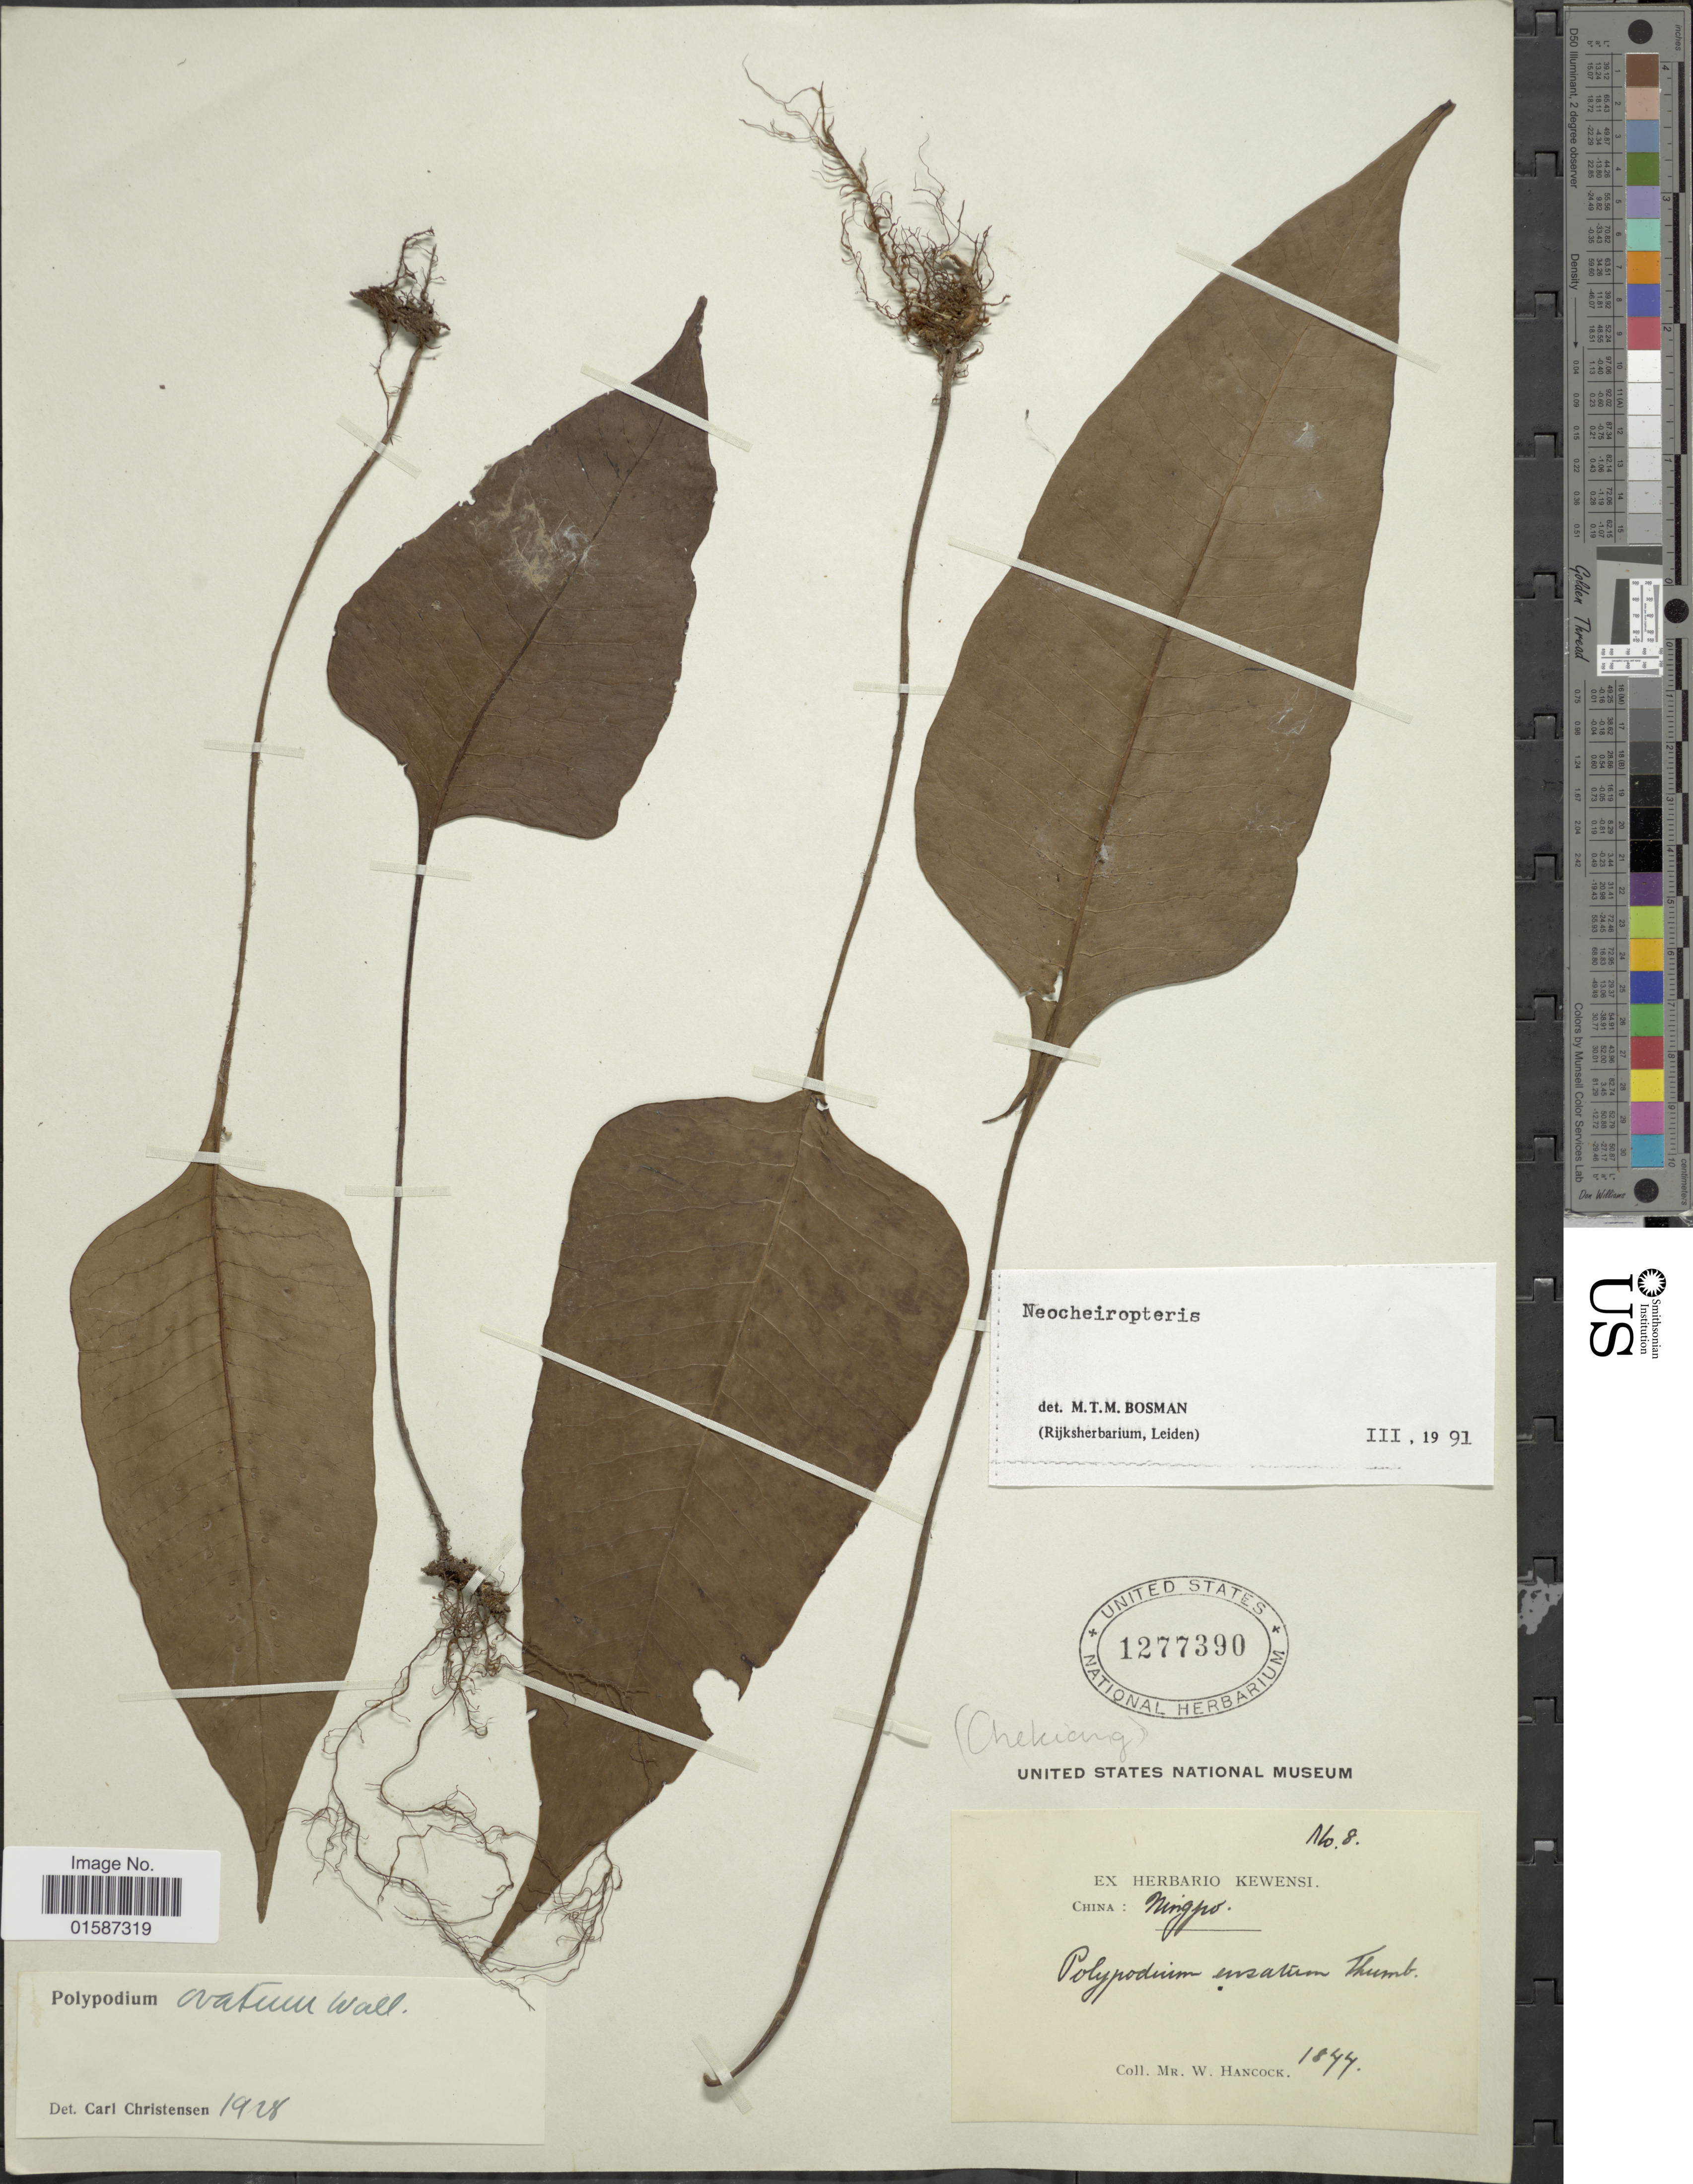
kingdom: Plantae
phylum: Tracheophyta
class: Polypodiopsida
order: Polypodiales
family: Polypodiaceae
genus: Neolepisorus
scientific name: Neolepisorus ovatus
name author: (Bedd.) Ching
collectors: W. Hancock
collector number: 8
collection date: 1877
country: China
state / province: Zhejiang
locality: China: Ningpo [interpreted]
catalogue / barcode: US 1277390